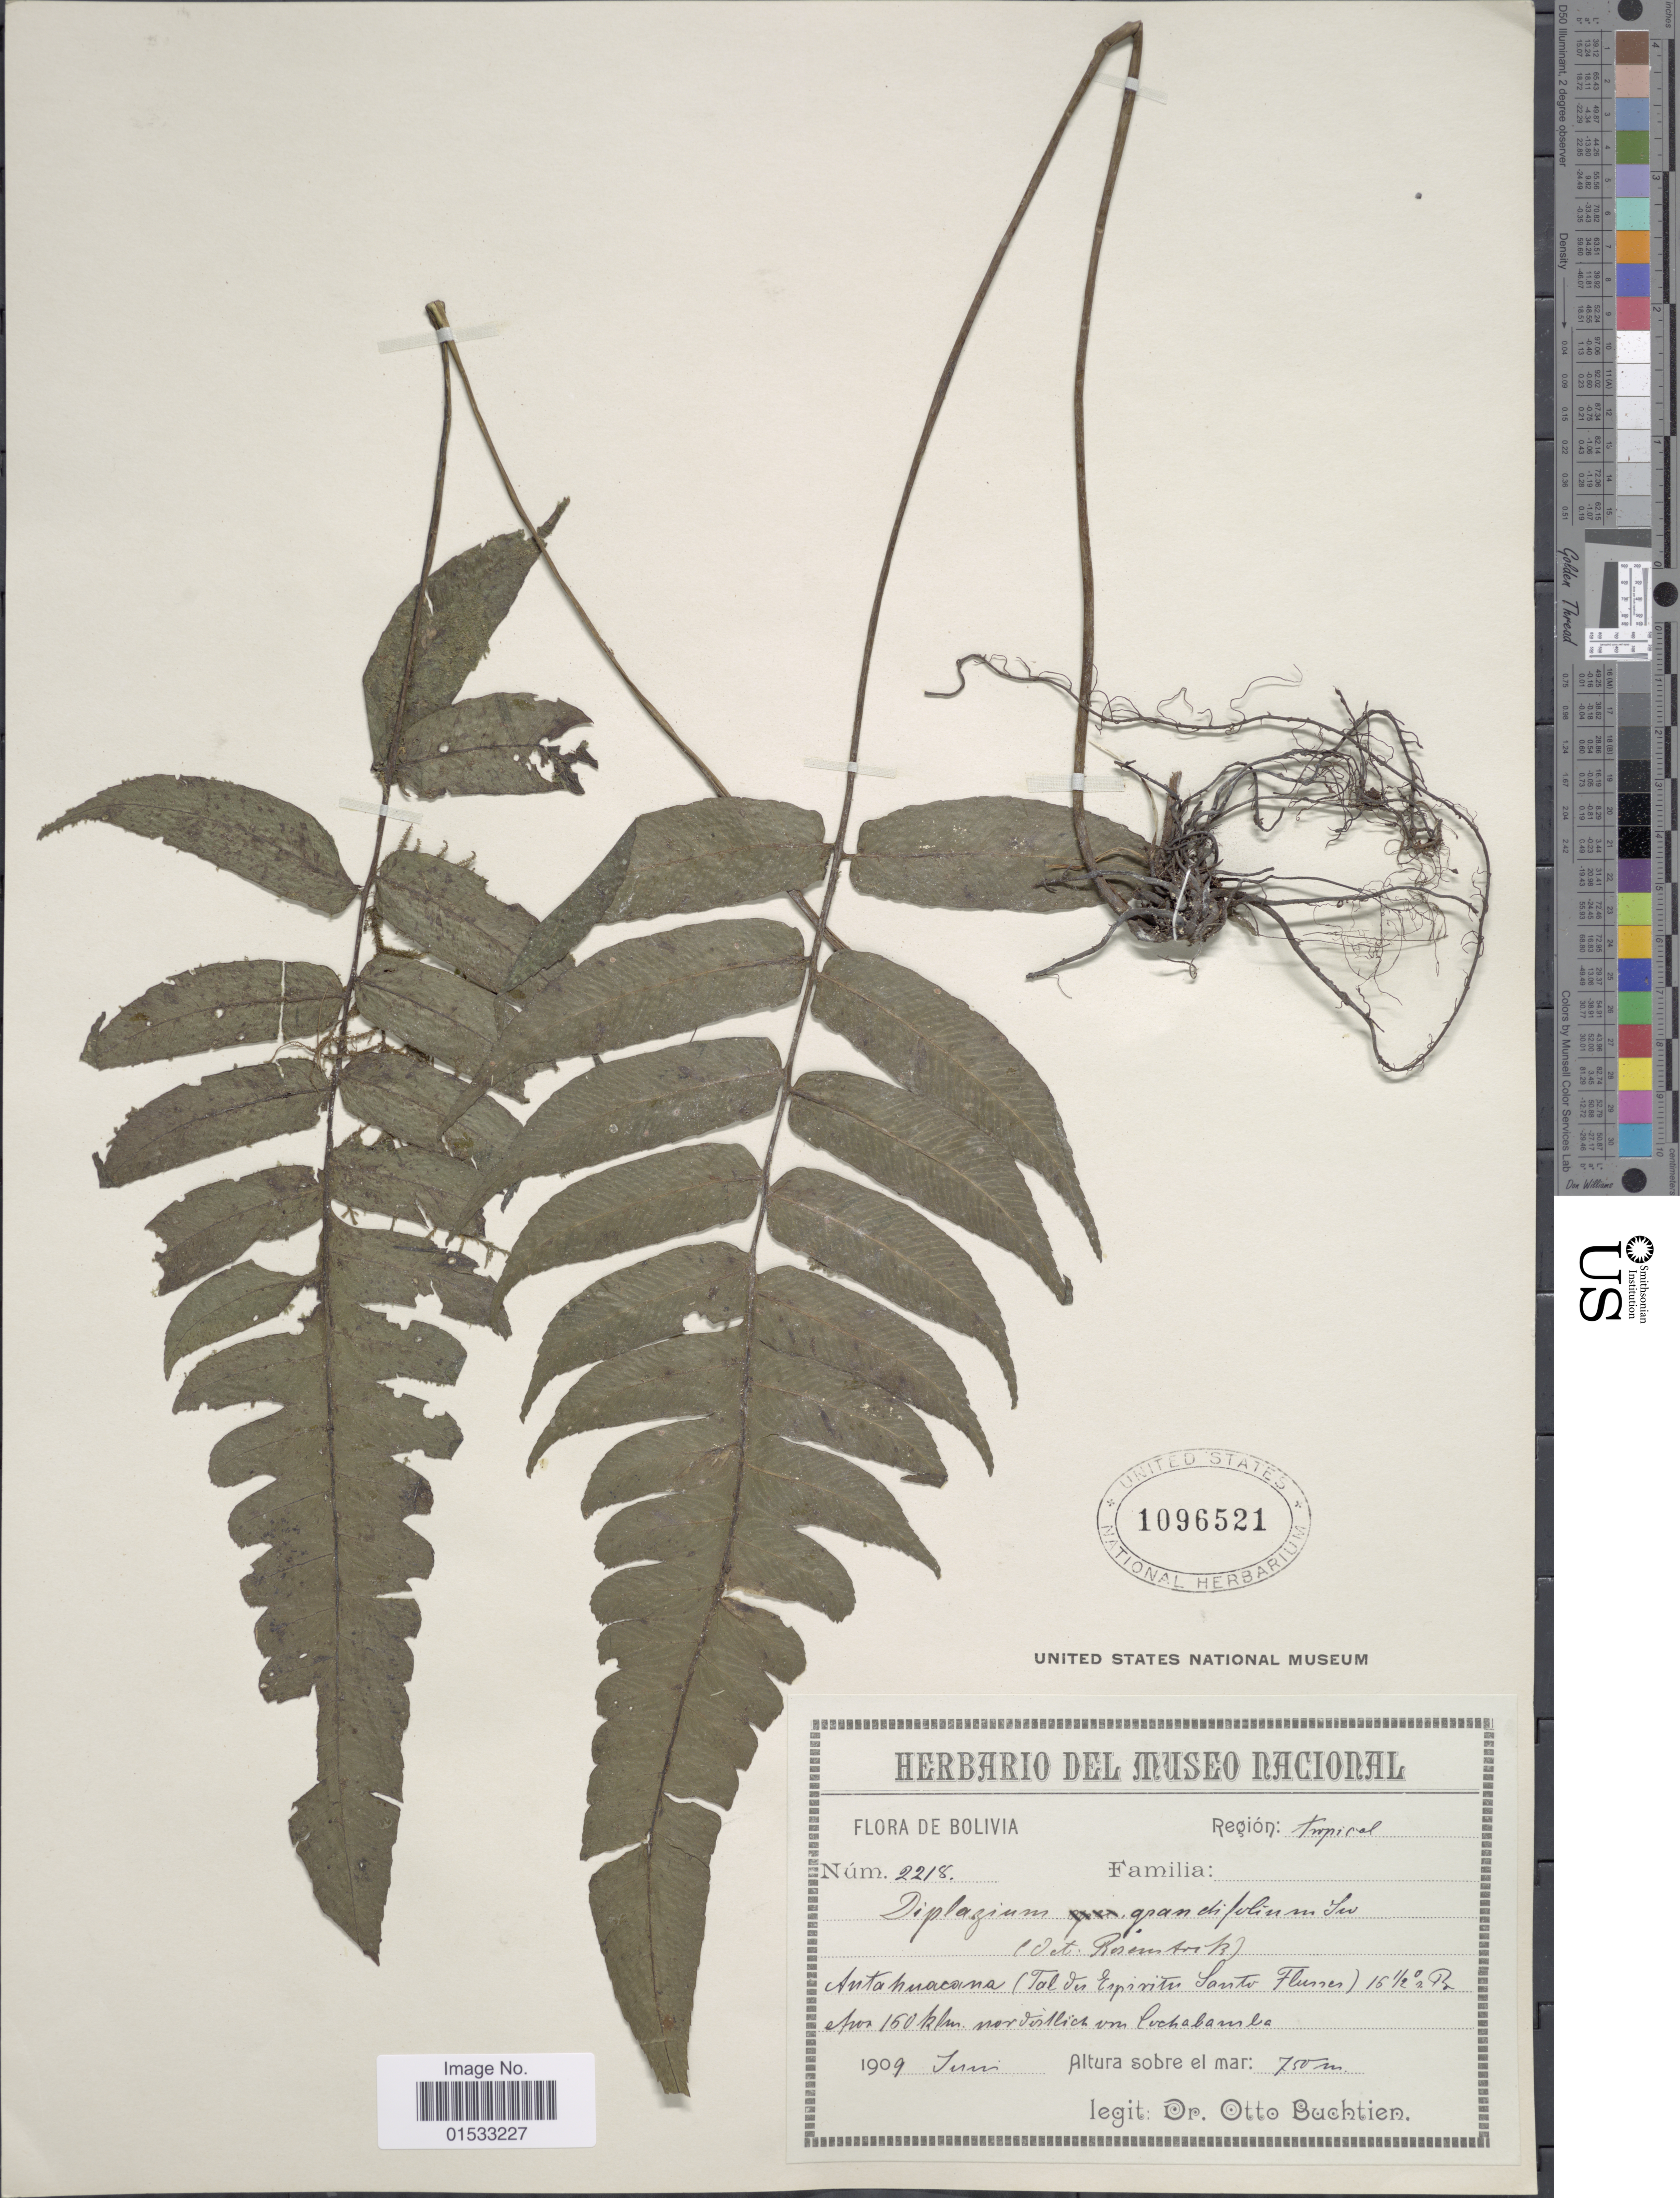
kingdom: Plantae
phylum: Tracheophyta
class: Polypodiopsida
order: Polypodiales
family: Athyriaceae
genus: Diplazium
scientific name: Diplazium sp.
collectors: O. Buchtien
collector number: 2218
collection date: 1909-06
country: Bolivia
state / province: Cochabamba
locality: Region: Tropical, Antahuacana (Valley of Espiritu Santo River) about 150 km N from Cochabamba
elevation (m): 750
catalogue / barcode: US 1096521